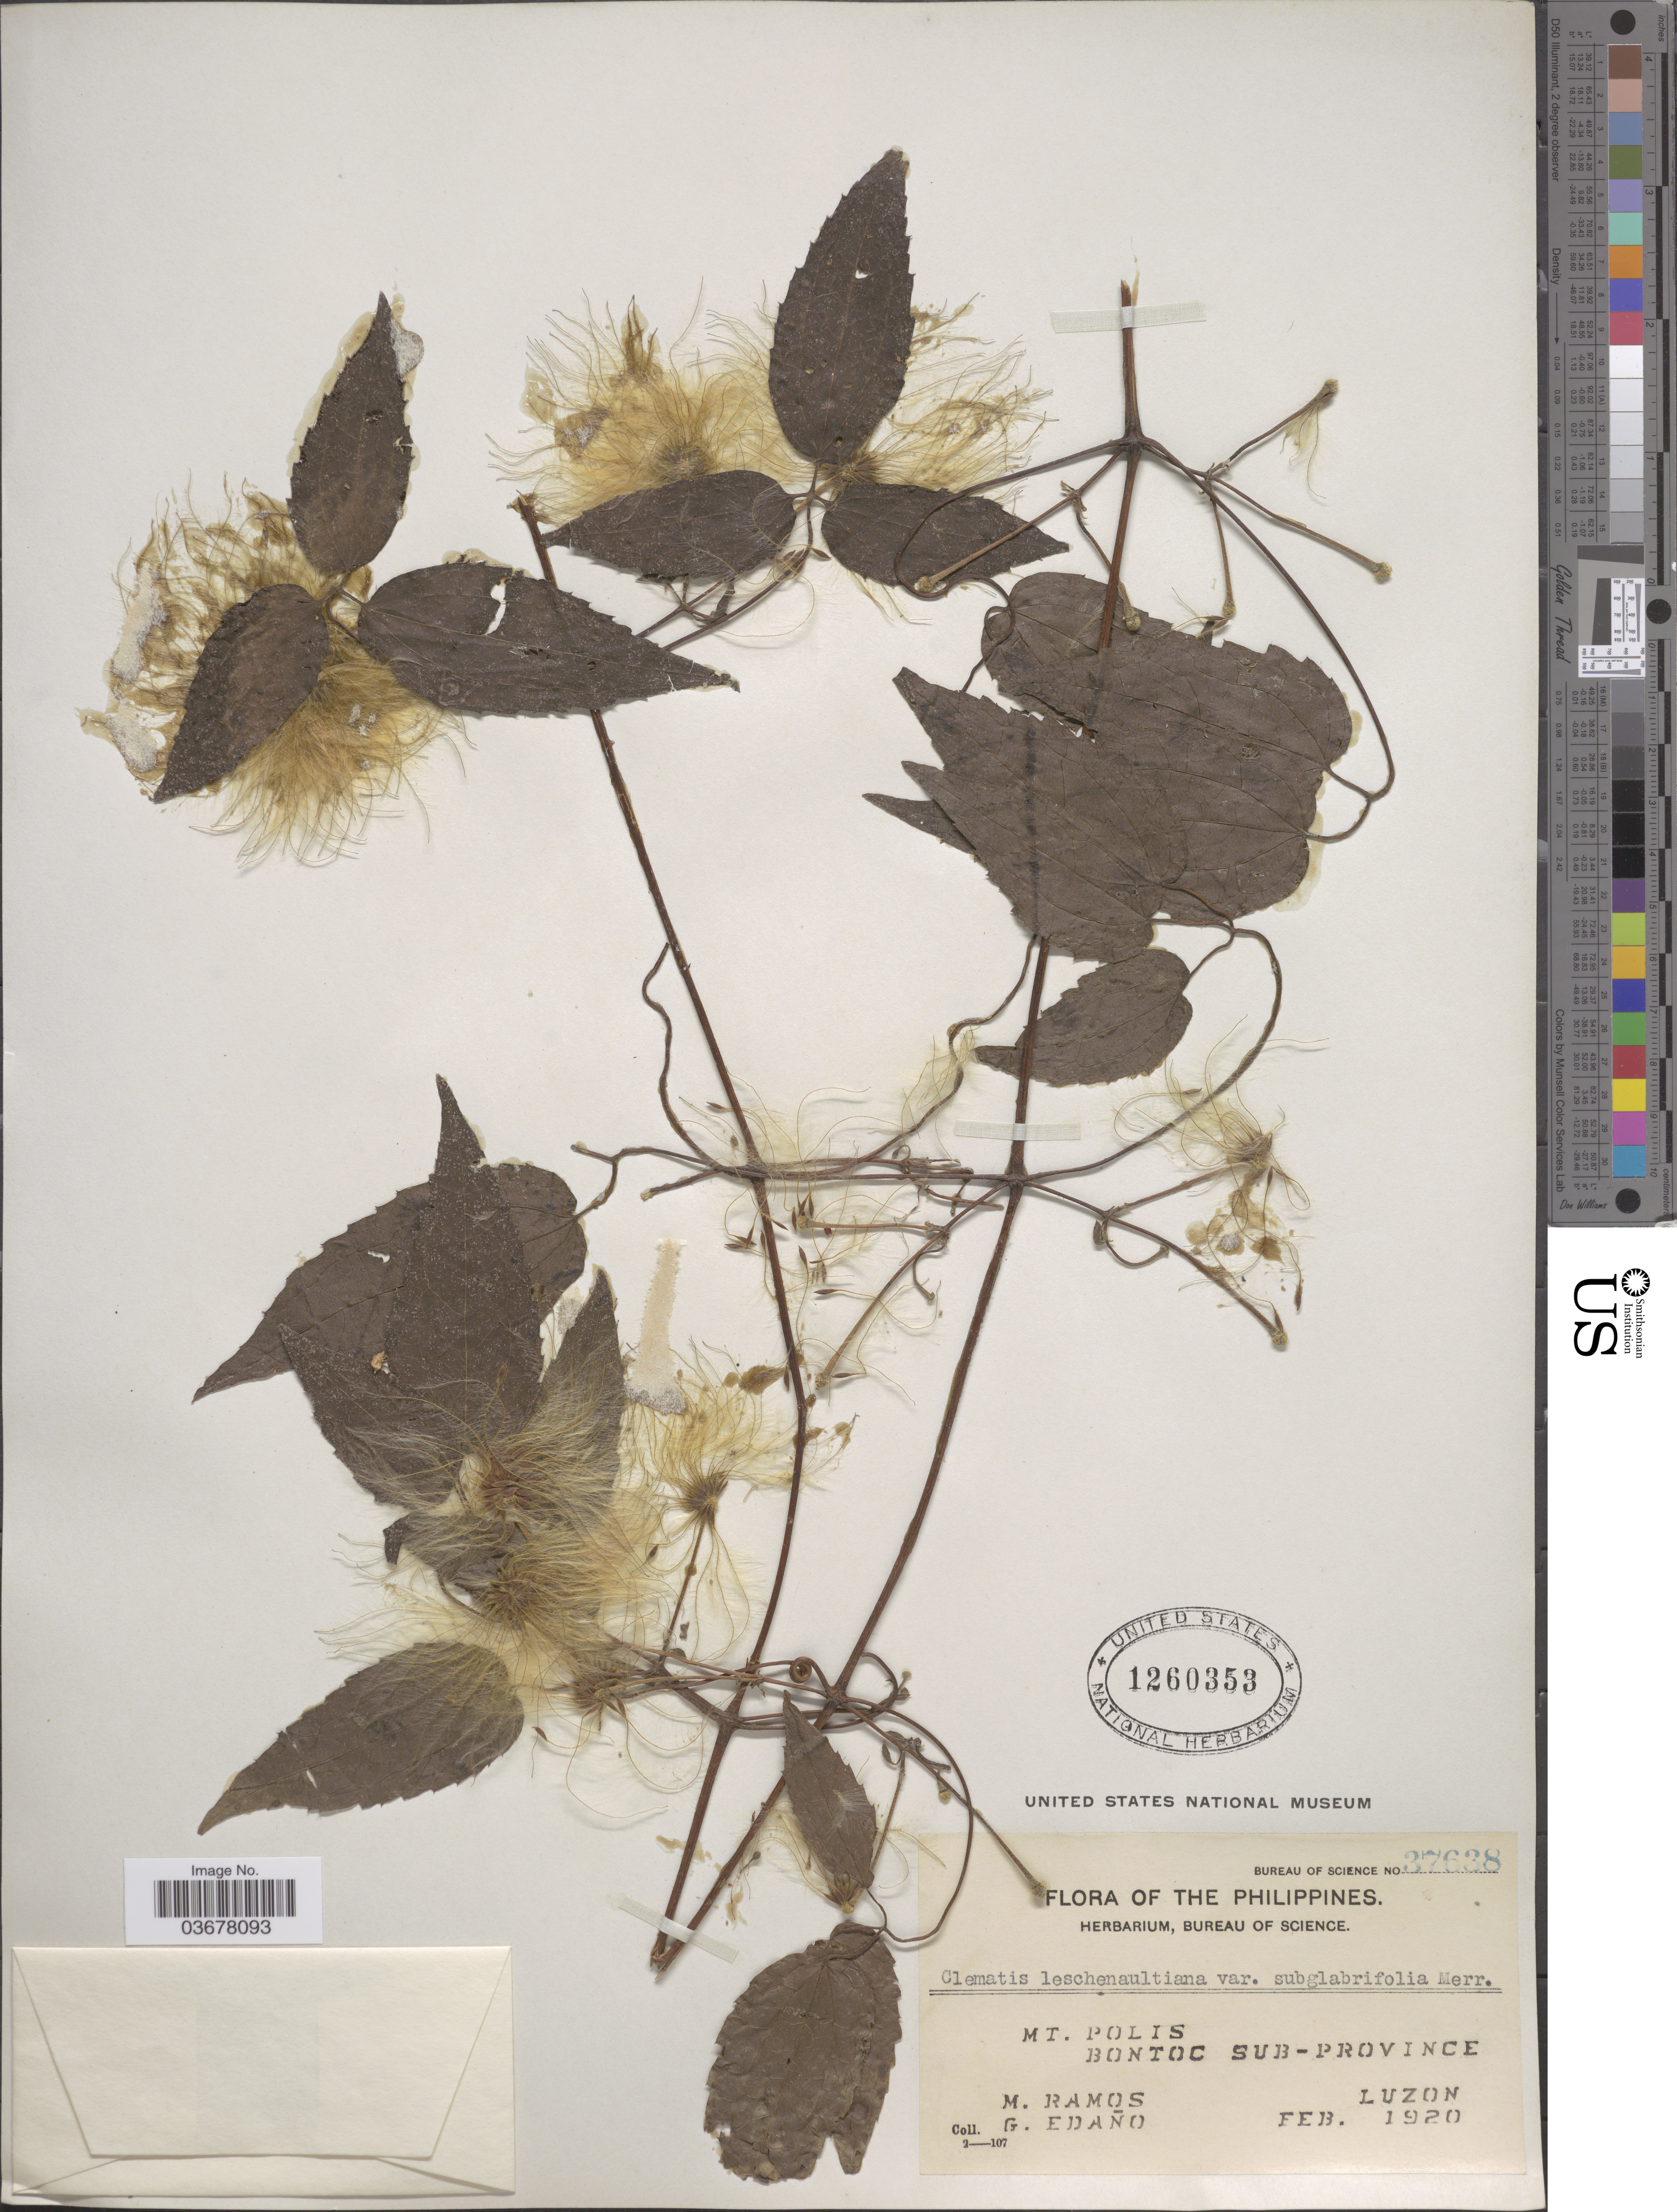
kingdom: Plantae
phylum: Tracheophyta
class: Magnoliopsida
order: Ranunculales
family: Ranunculaceae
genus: Clematis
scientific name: Clematis leschenaultiana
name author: DC.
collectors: M. Ramos & G. Edaño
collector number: Bureau of Science 37638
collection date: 1920-02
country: Philippines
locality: Mt. Polis. Bontoc Sub-Province. Luzon.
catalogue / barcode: US 1260353